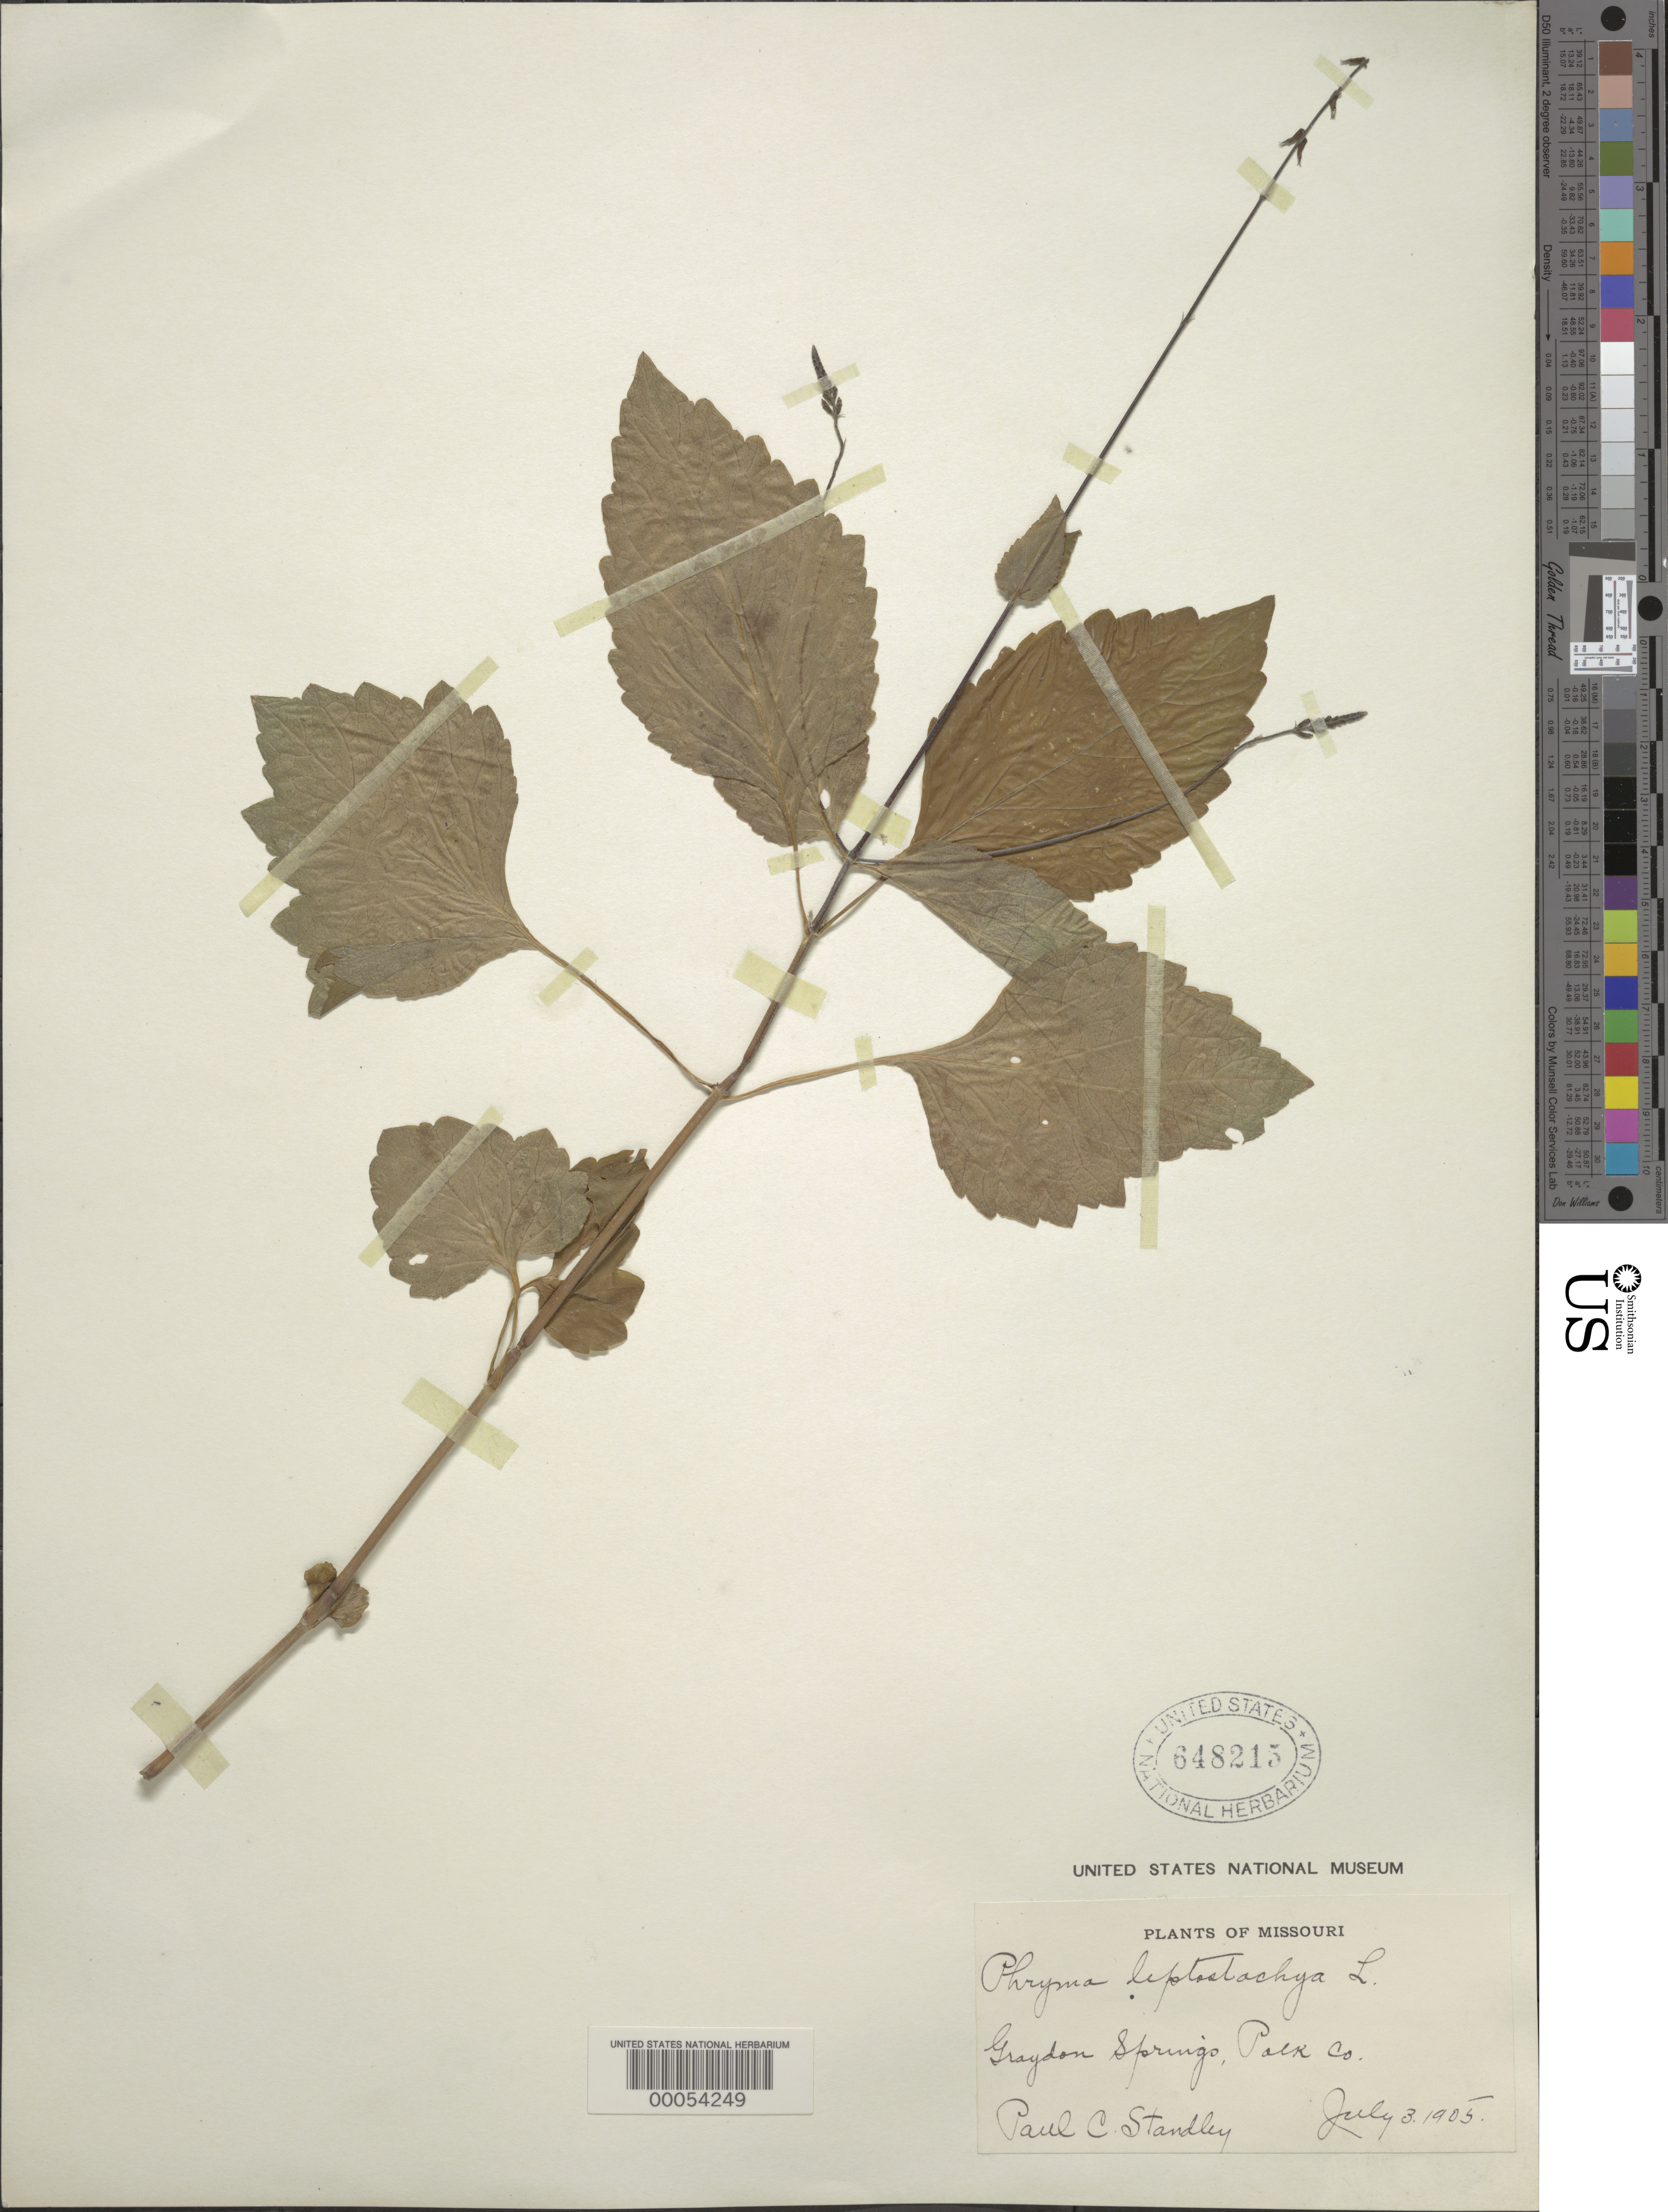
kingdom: Plantae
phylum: Tracheophyta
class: Magnoliopsida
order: Lamiales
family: Phrymaceae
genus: Phryma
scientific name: Phryma leptostachya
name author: L.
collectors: P. C. Standley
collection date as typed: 03 Jul 1905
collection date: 1905-07-03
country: United States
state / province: Missouri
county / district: Polk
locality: Graydon springs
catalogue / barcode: US 648215